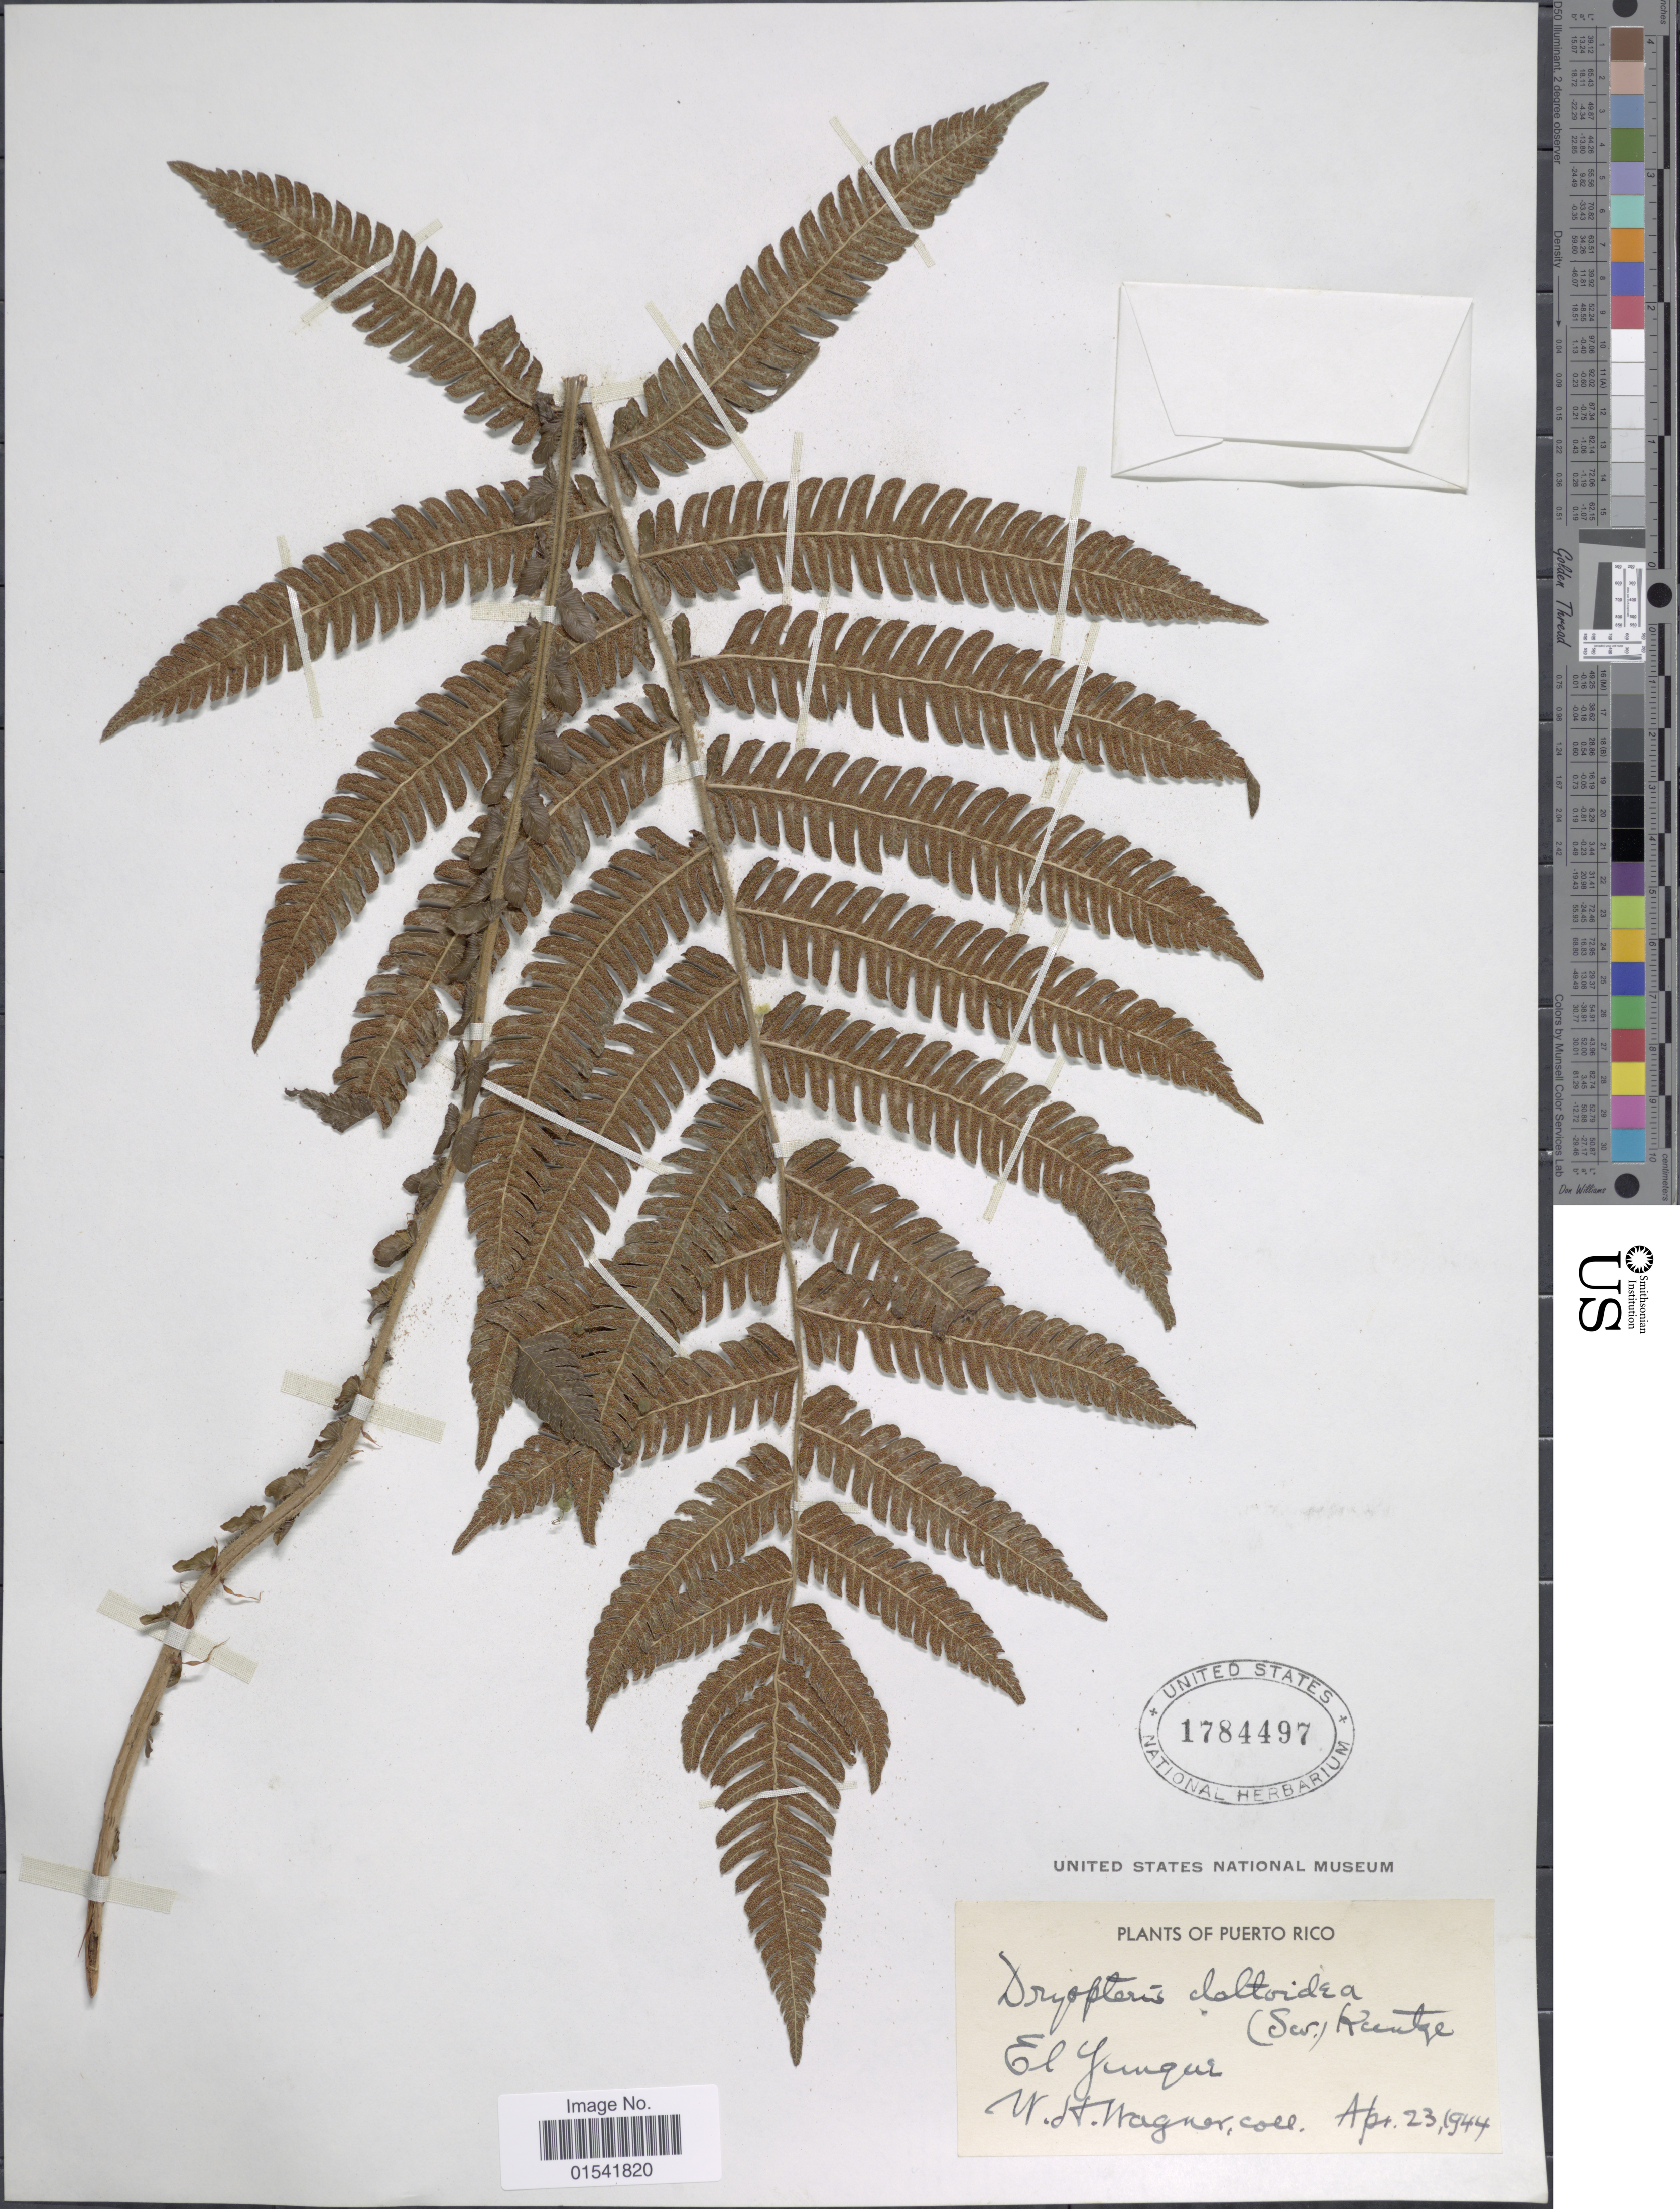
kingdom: Plantae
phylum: Tracheophyta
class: Polypodiopsida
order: Polypodiales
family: Thelypteridaceae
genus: Steiropteris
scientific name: Steiropteris deltoidea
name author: (Sw.) Pic. Serm.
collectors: W. H. Wagner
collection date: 1944-04-23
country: Puerto Rico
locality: El Yunqur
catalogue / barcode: US 1784497